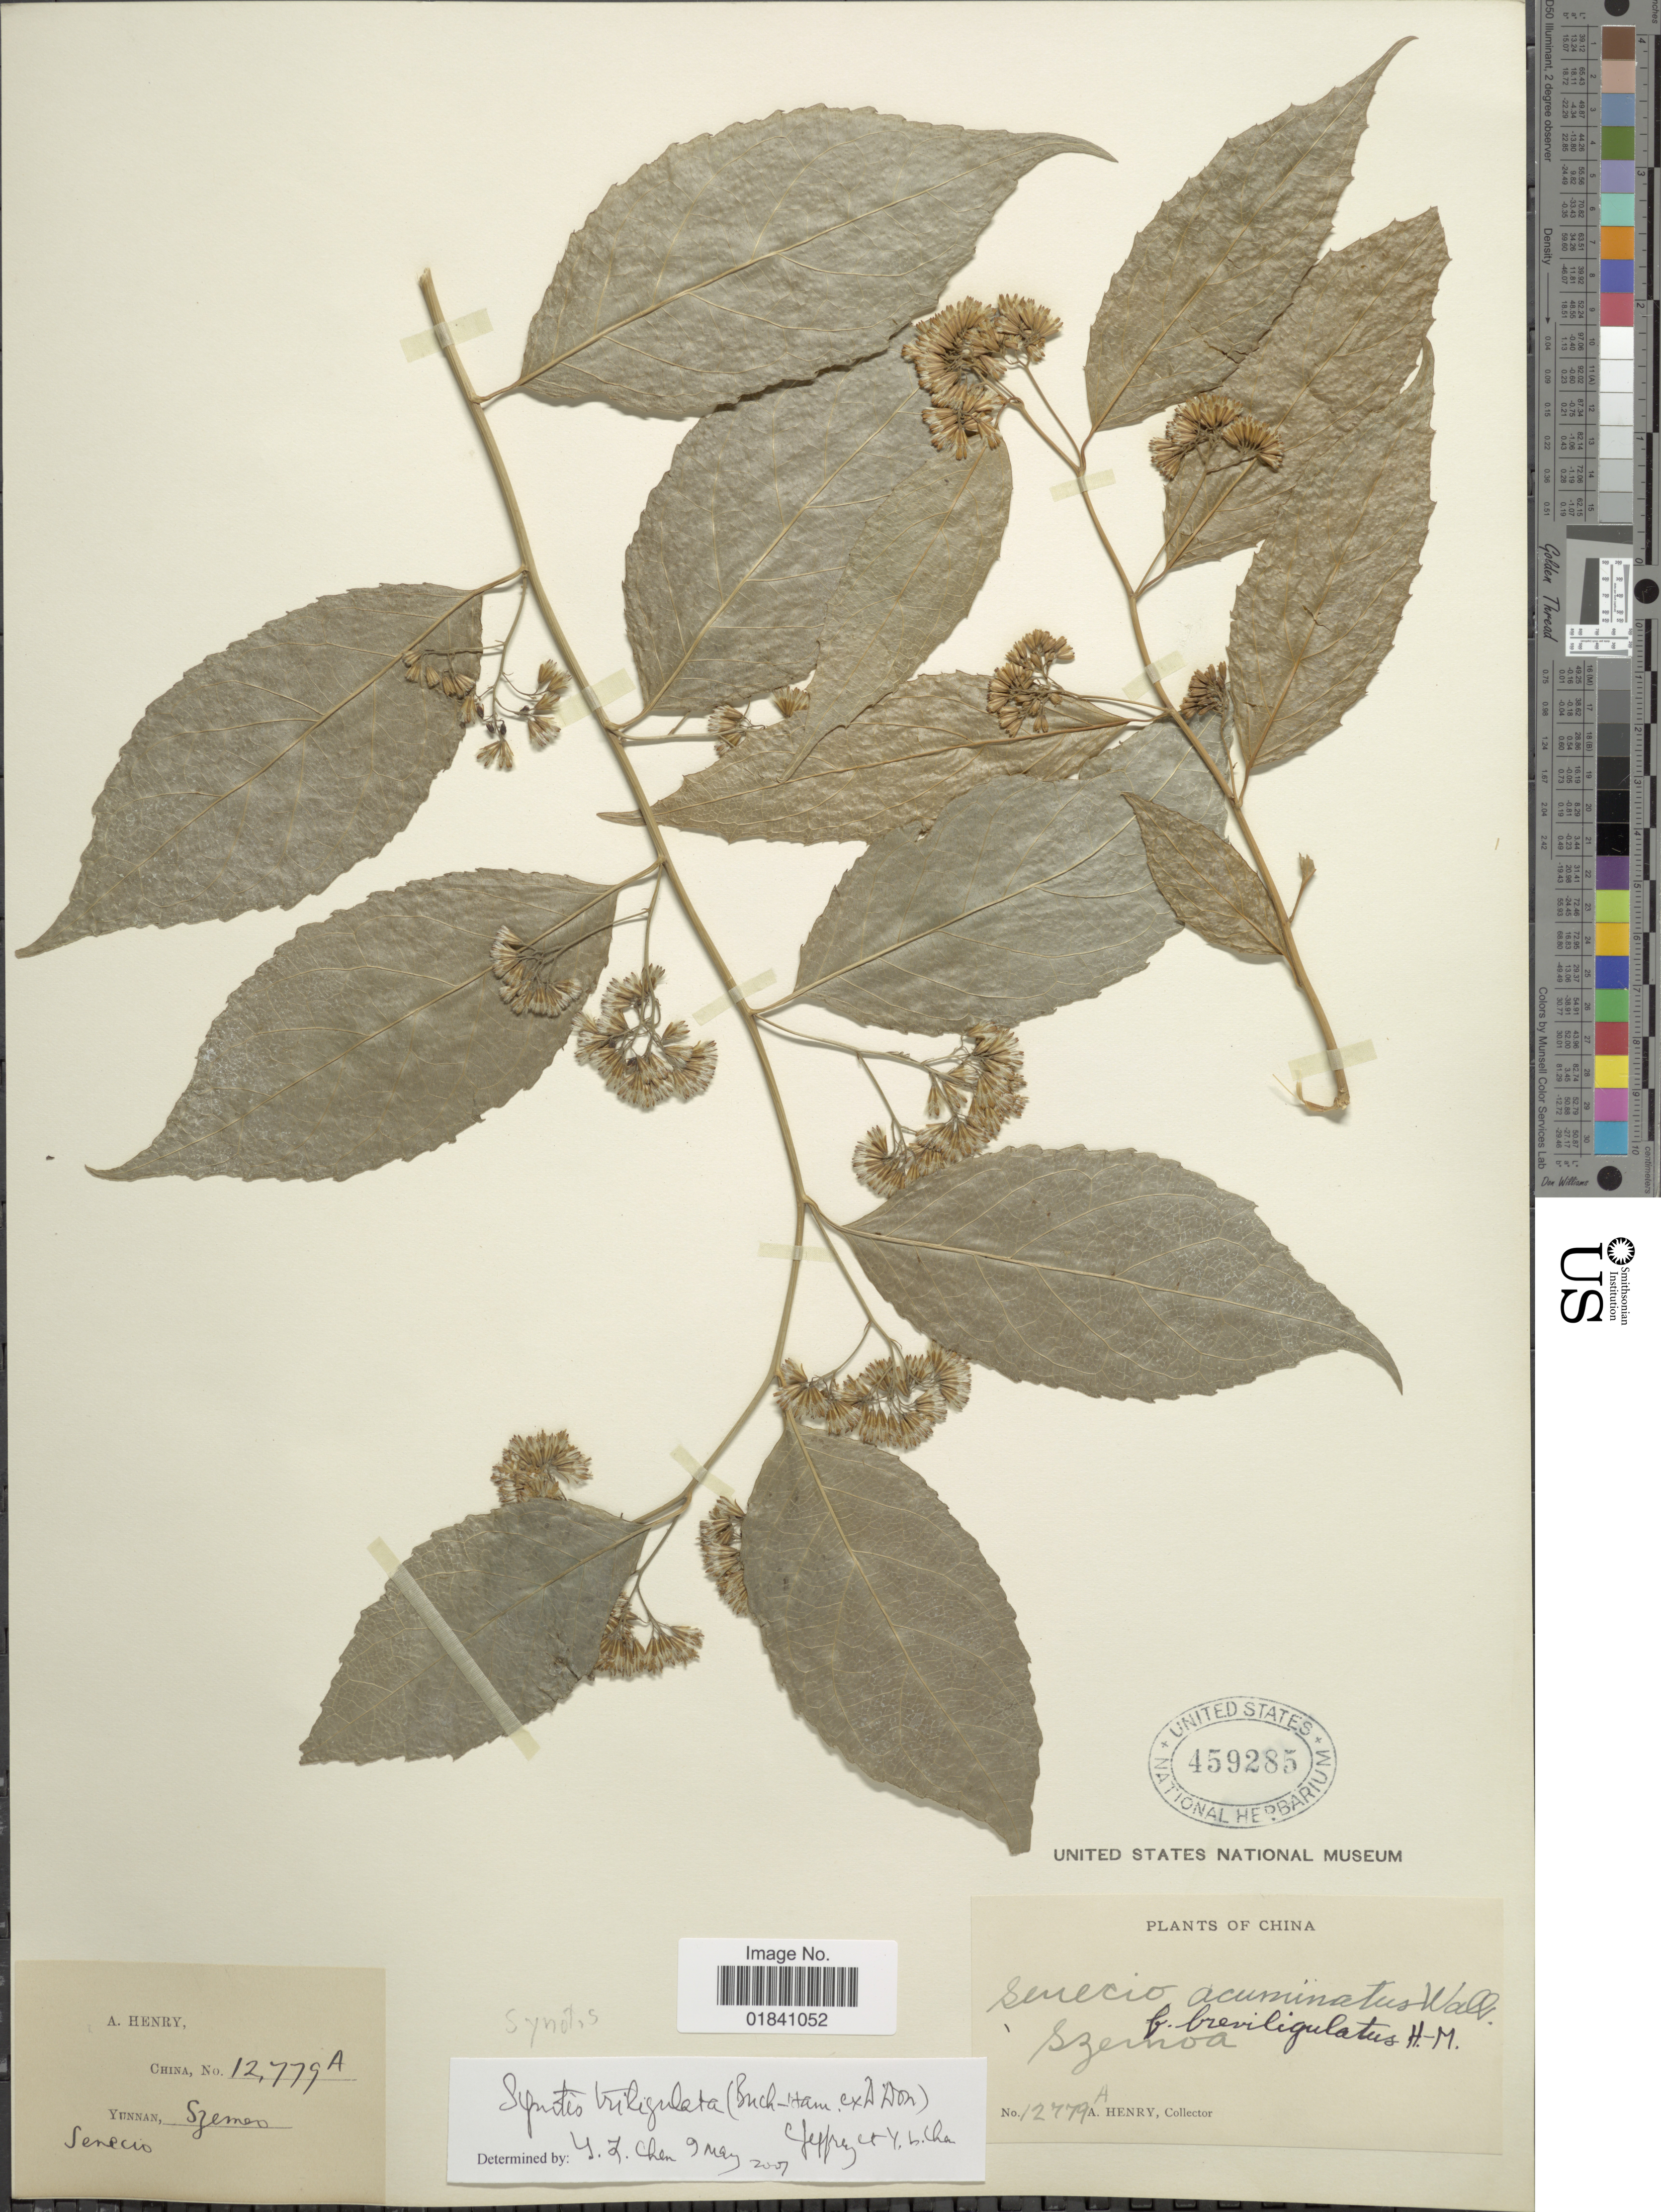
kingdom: Plantae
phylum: Tracheophyta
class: Magnoliopsida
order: Asterales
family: Asteraceae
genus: Synotis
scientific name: Synotis triligulata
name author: (Buch.-Ham. ex D. Don) C. Jeffrey & Y.L. Chen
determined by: Chen, Y. L.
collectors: A. Henry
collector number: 12779 A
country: China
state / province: Yunnan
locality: Szemoa.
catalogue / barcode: US 459285